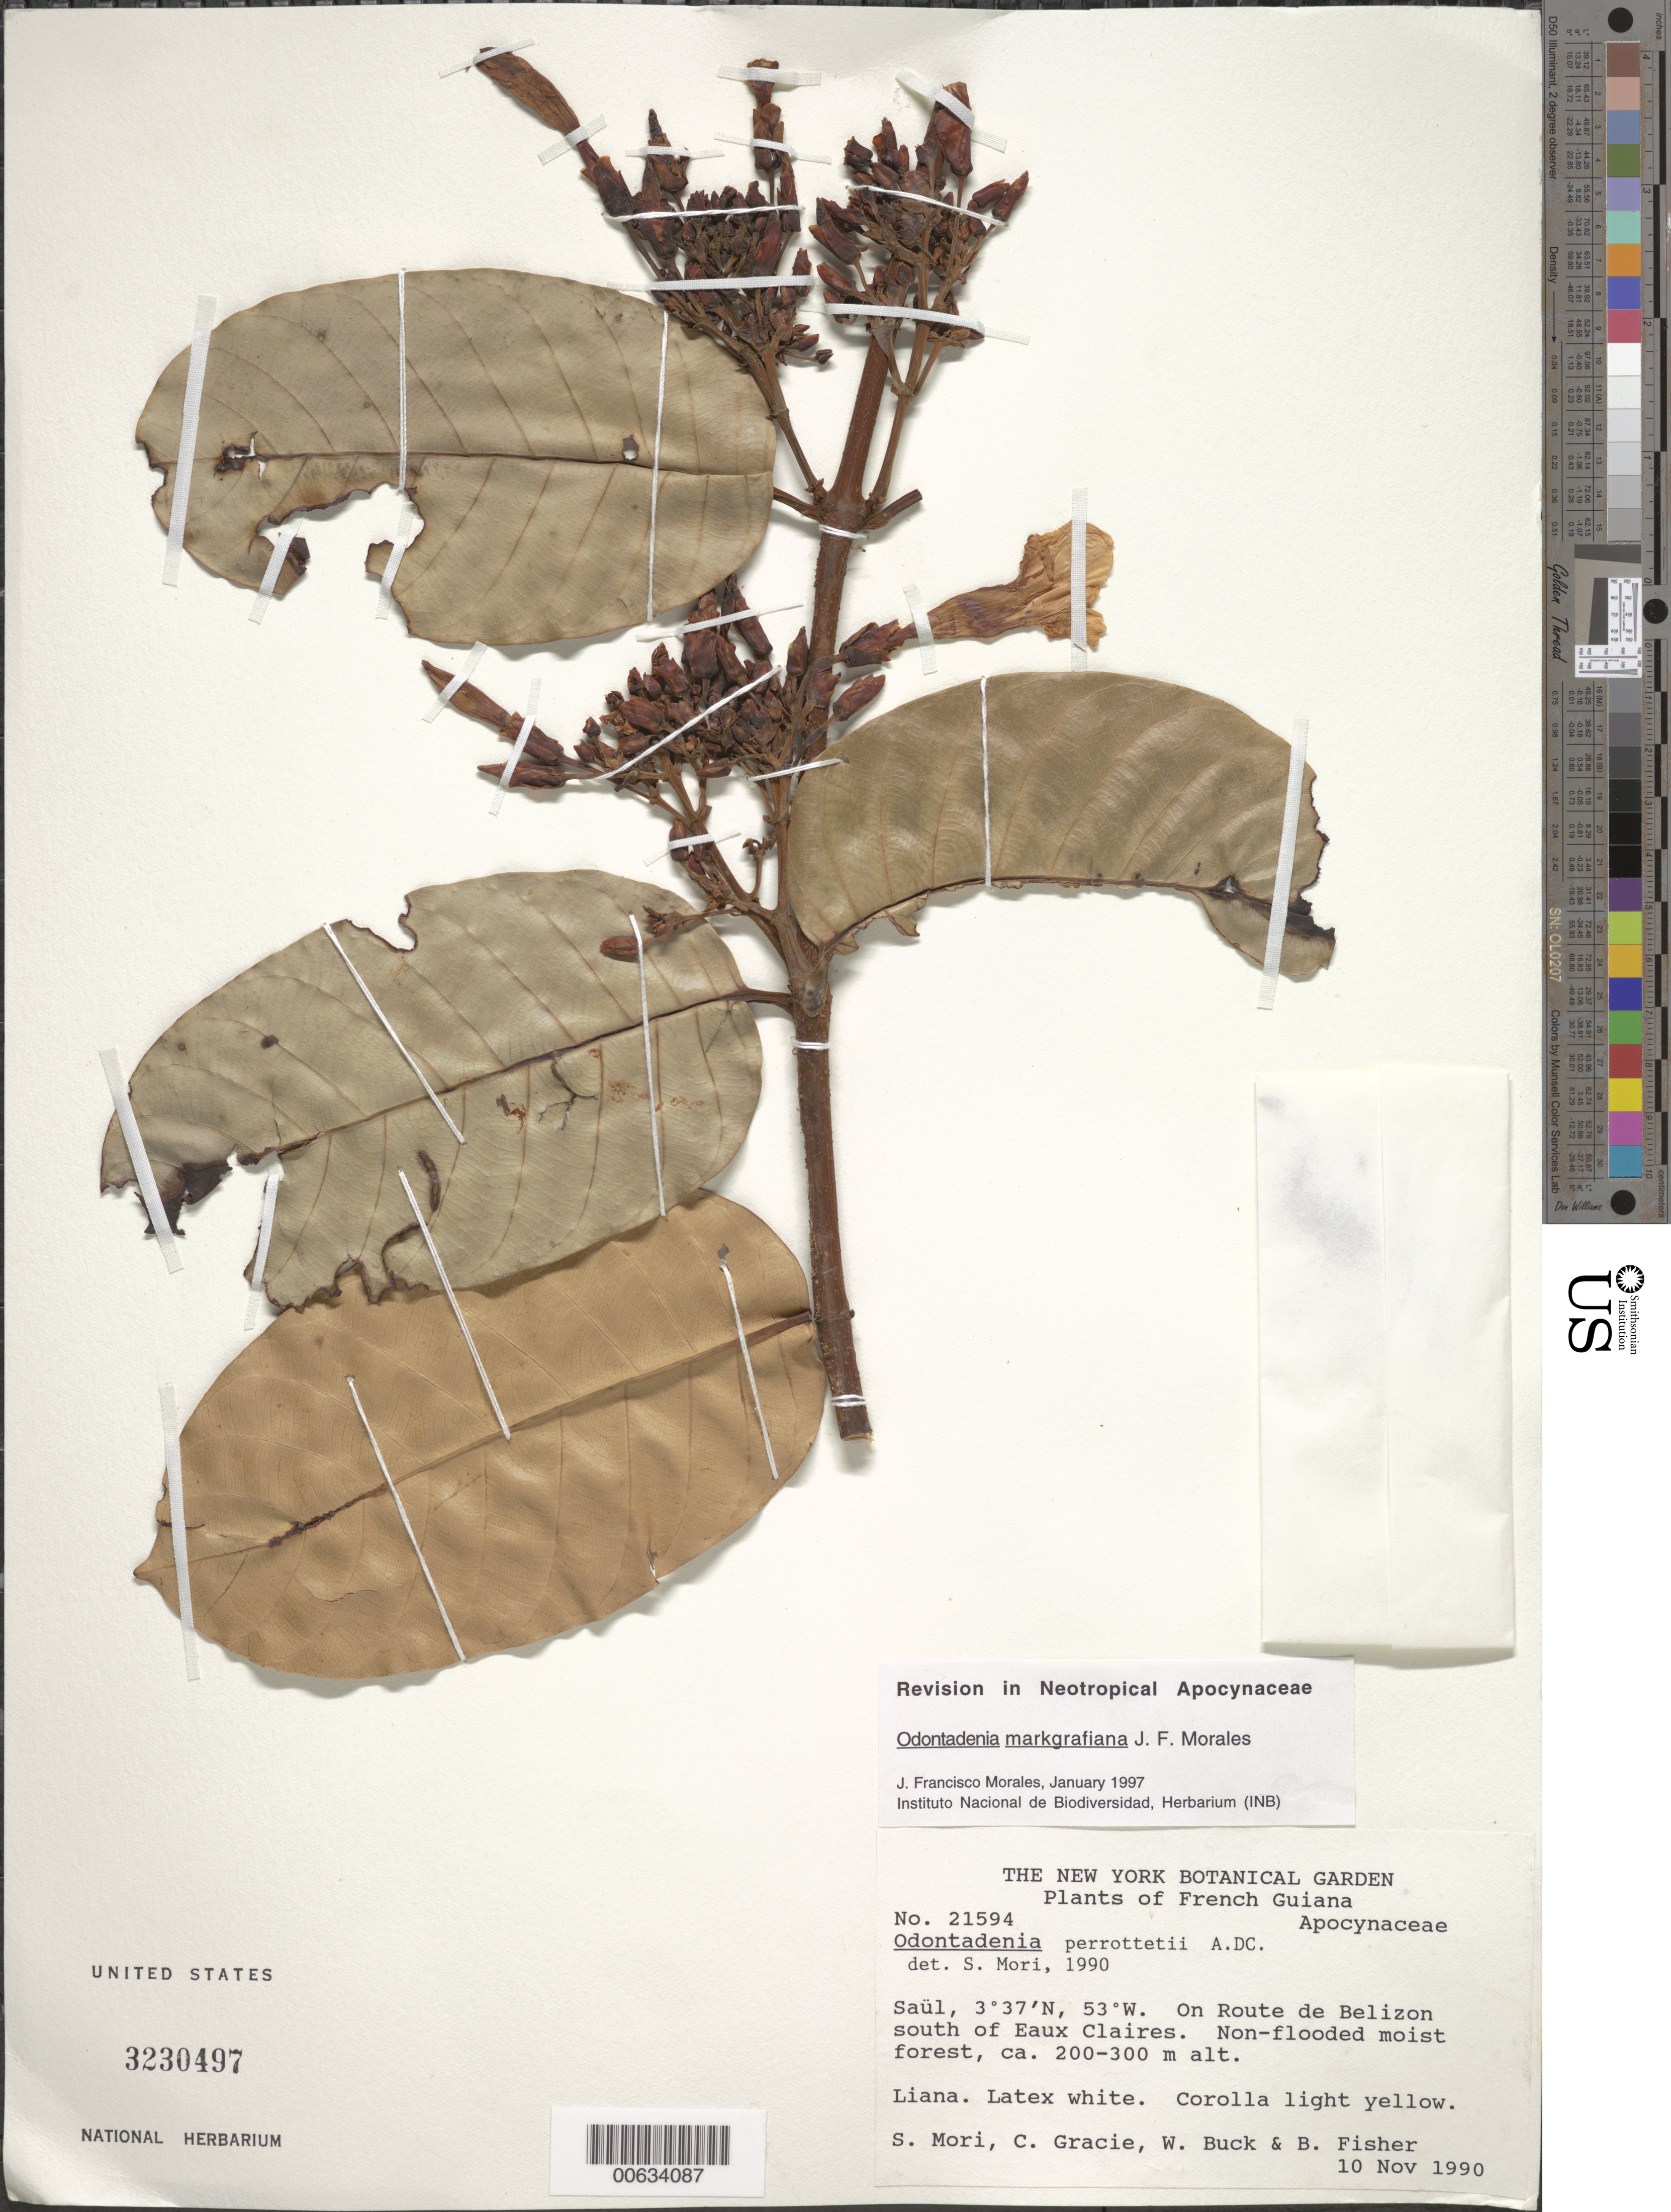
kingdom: Plantae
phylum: Tracheophyta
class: Magnoliopsida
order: Gentianales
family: Apocynaceae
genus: Odontadenia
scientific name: Odontadenia markgrafiana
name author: Morales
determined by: Morales, J. F.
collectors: S. Mori, C. A. Gracie, W. Buck & B. Fisher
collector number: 21594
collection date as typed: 10-Nov-90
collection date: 1990-11-10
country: French Guiana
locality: Saül, Route de Bélizon south of Eaux Claires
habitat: Non-flooded moist forest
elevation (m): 200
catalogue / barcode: US 3230497